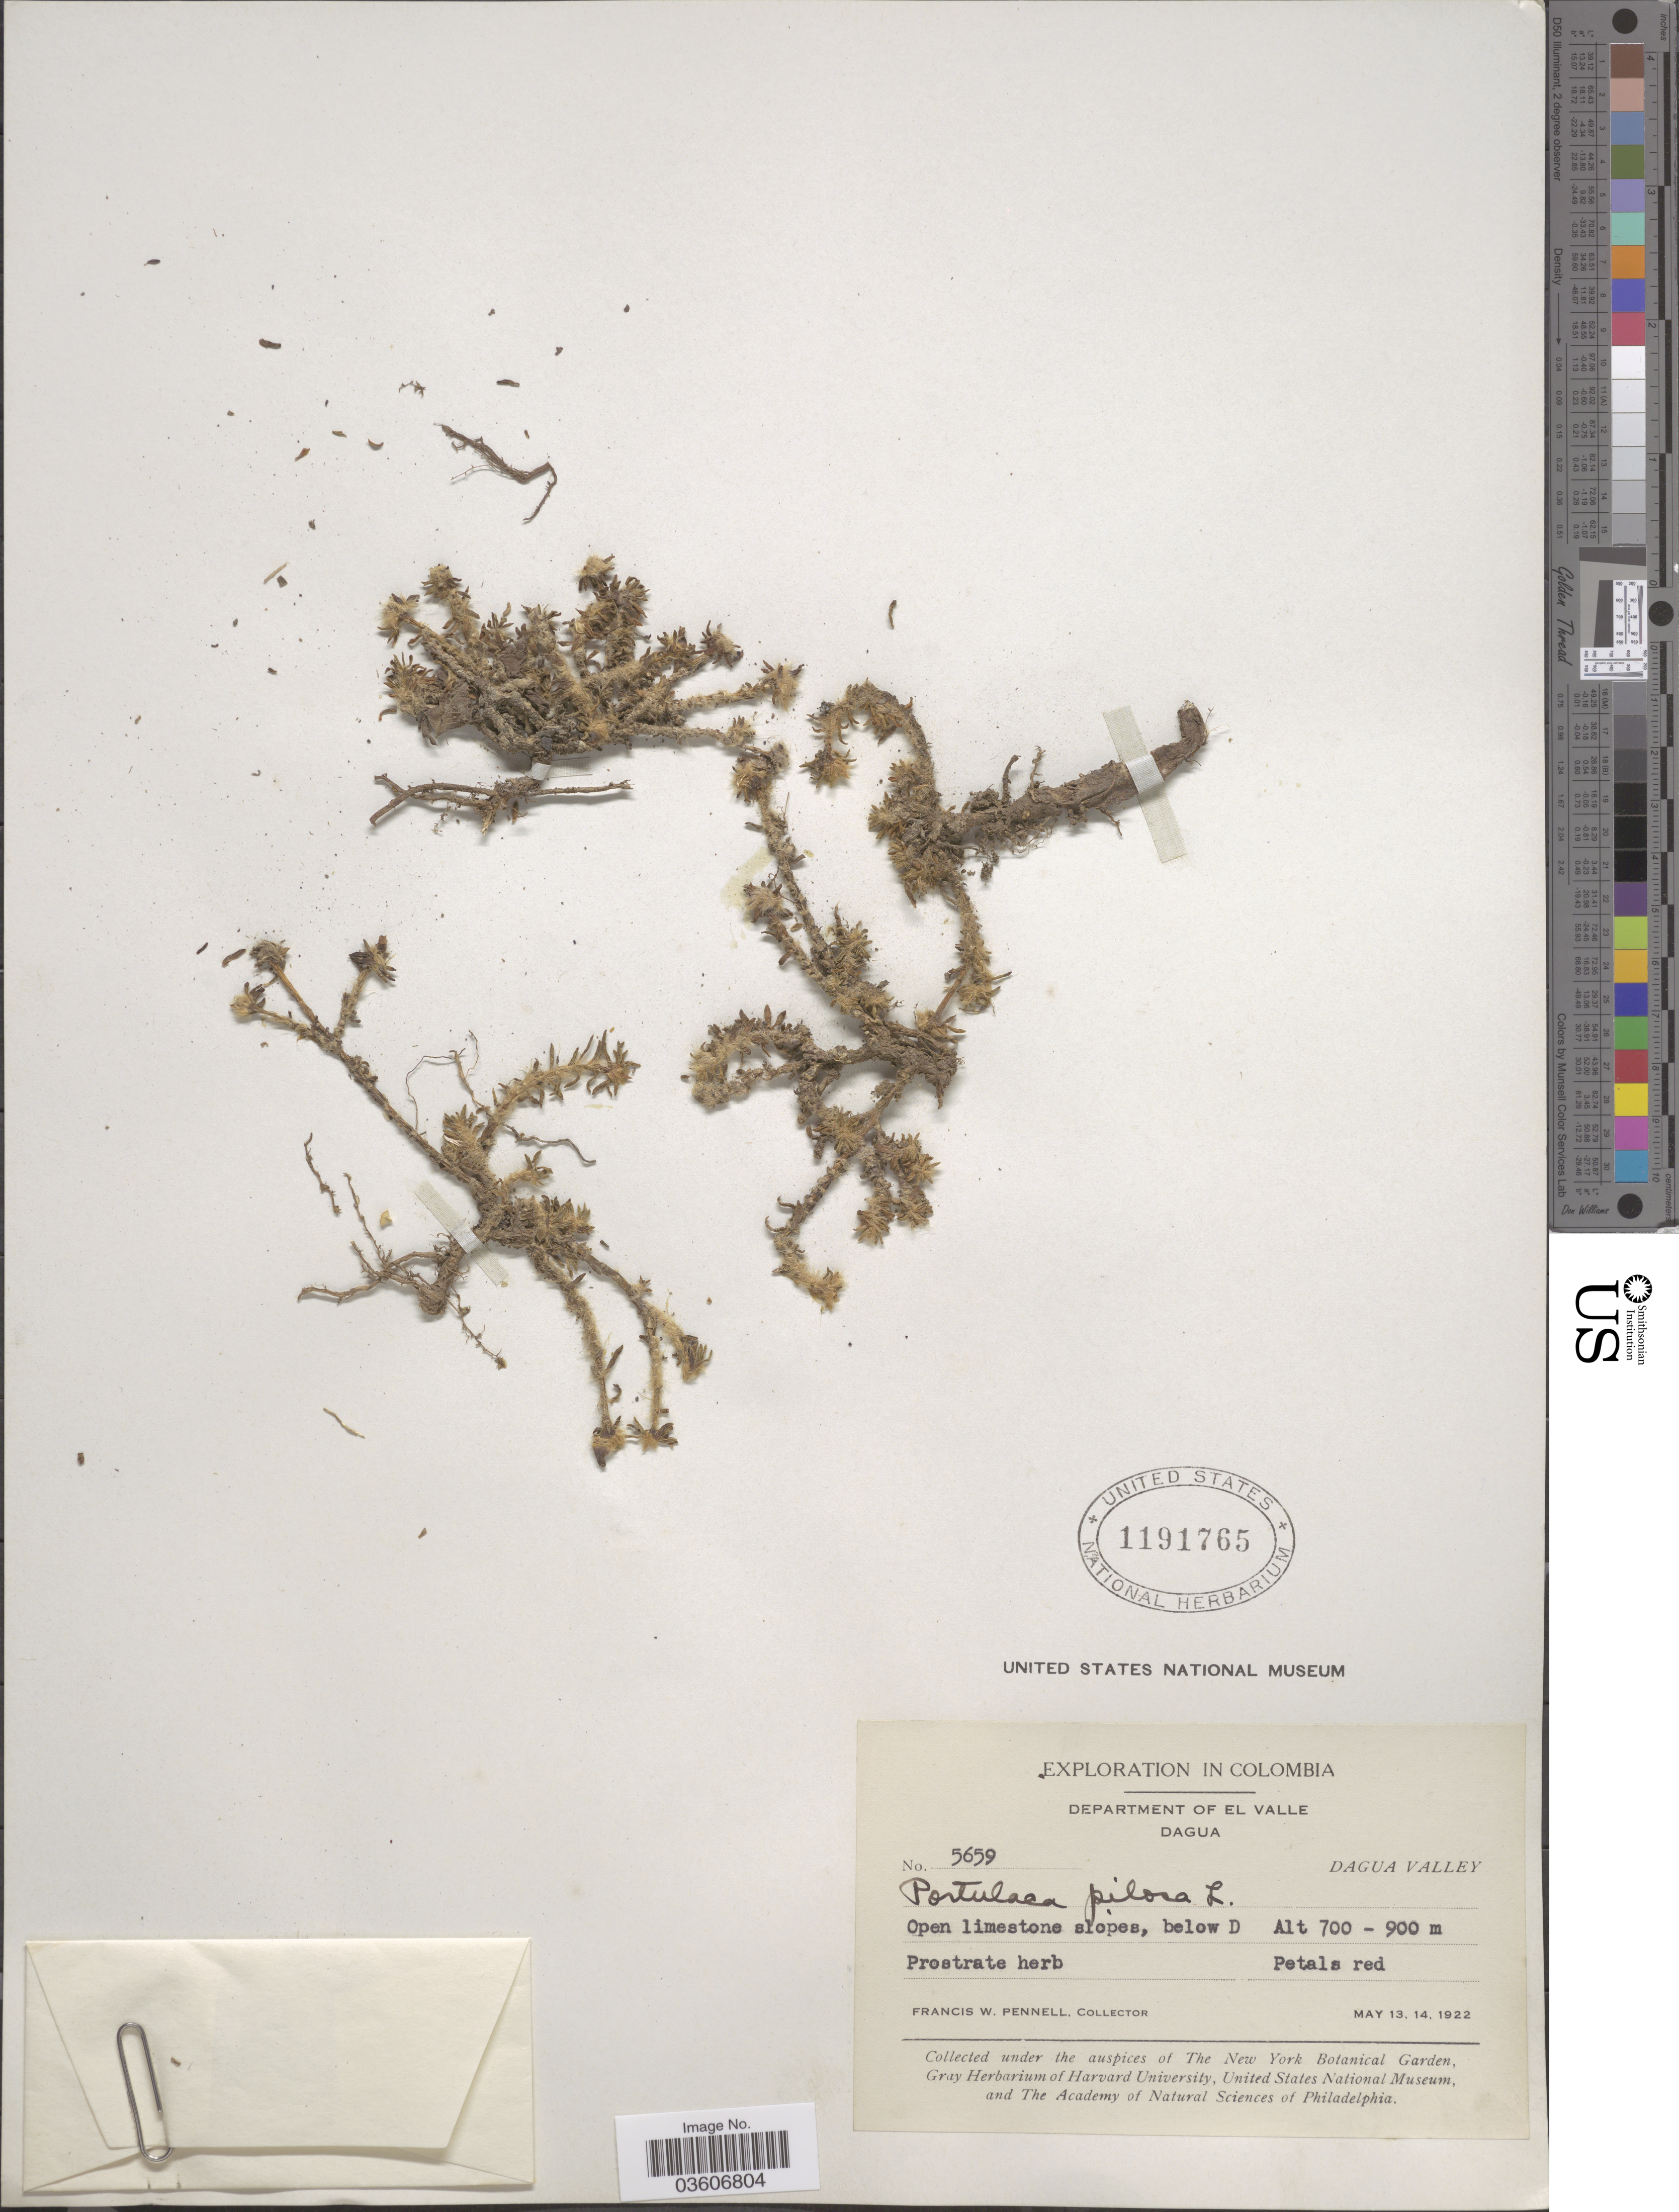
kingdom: Plantae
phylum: Tracheophyta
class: Magnoliopsida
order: Caryophyllales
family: Portulacaceae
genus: Portulaca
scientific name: Portulaca pilosa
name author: L.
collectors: F. W. Pennell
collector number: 5659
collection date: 1922-05-13/1922-05-14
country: Colombia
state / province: Valle del Cauca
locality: Department of El Valle, Dagua. Dagua Valley. Open limestone slopes, below D.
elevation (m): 700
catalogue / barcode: US 1191765